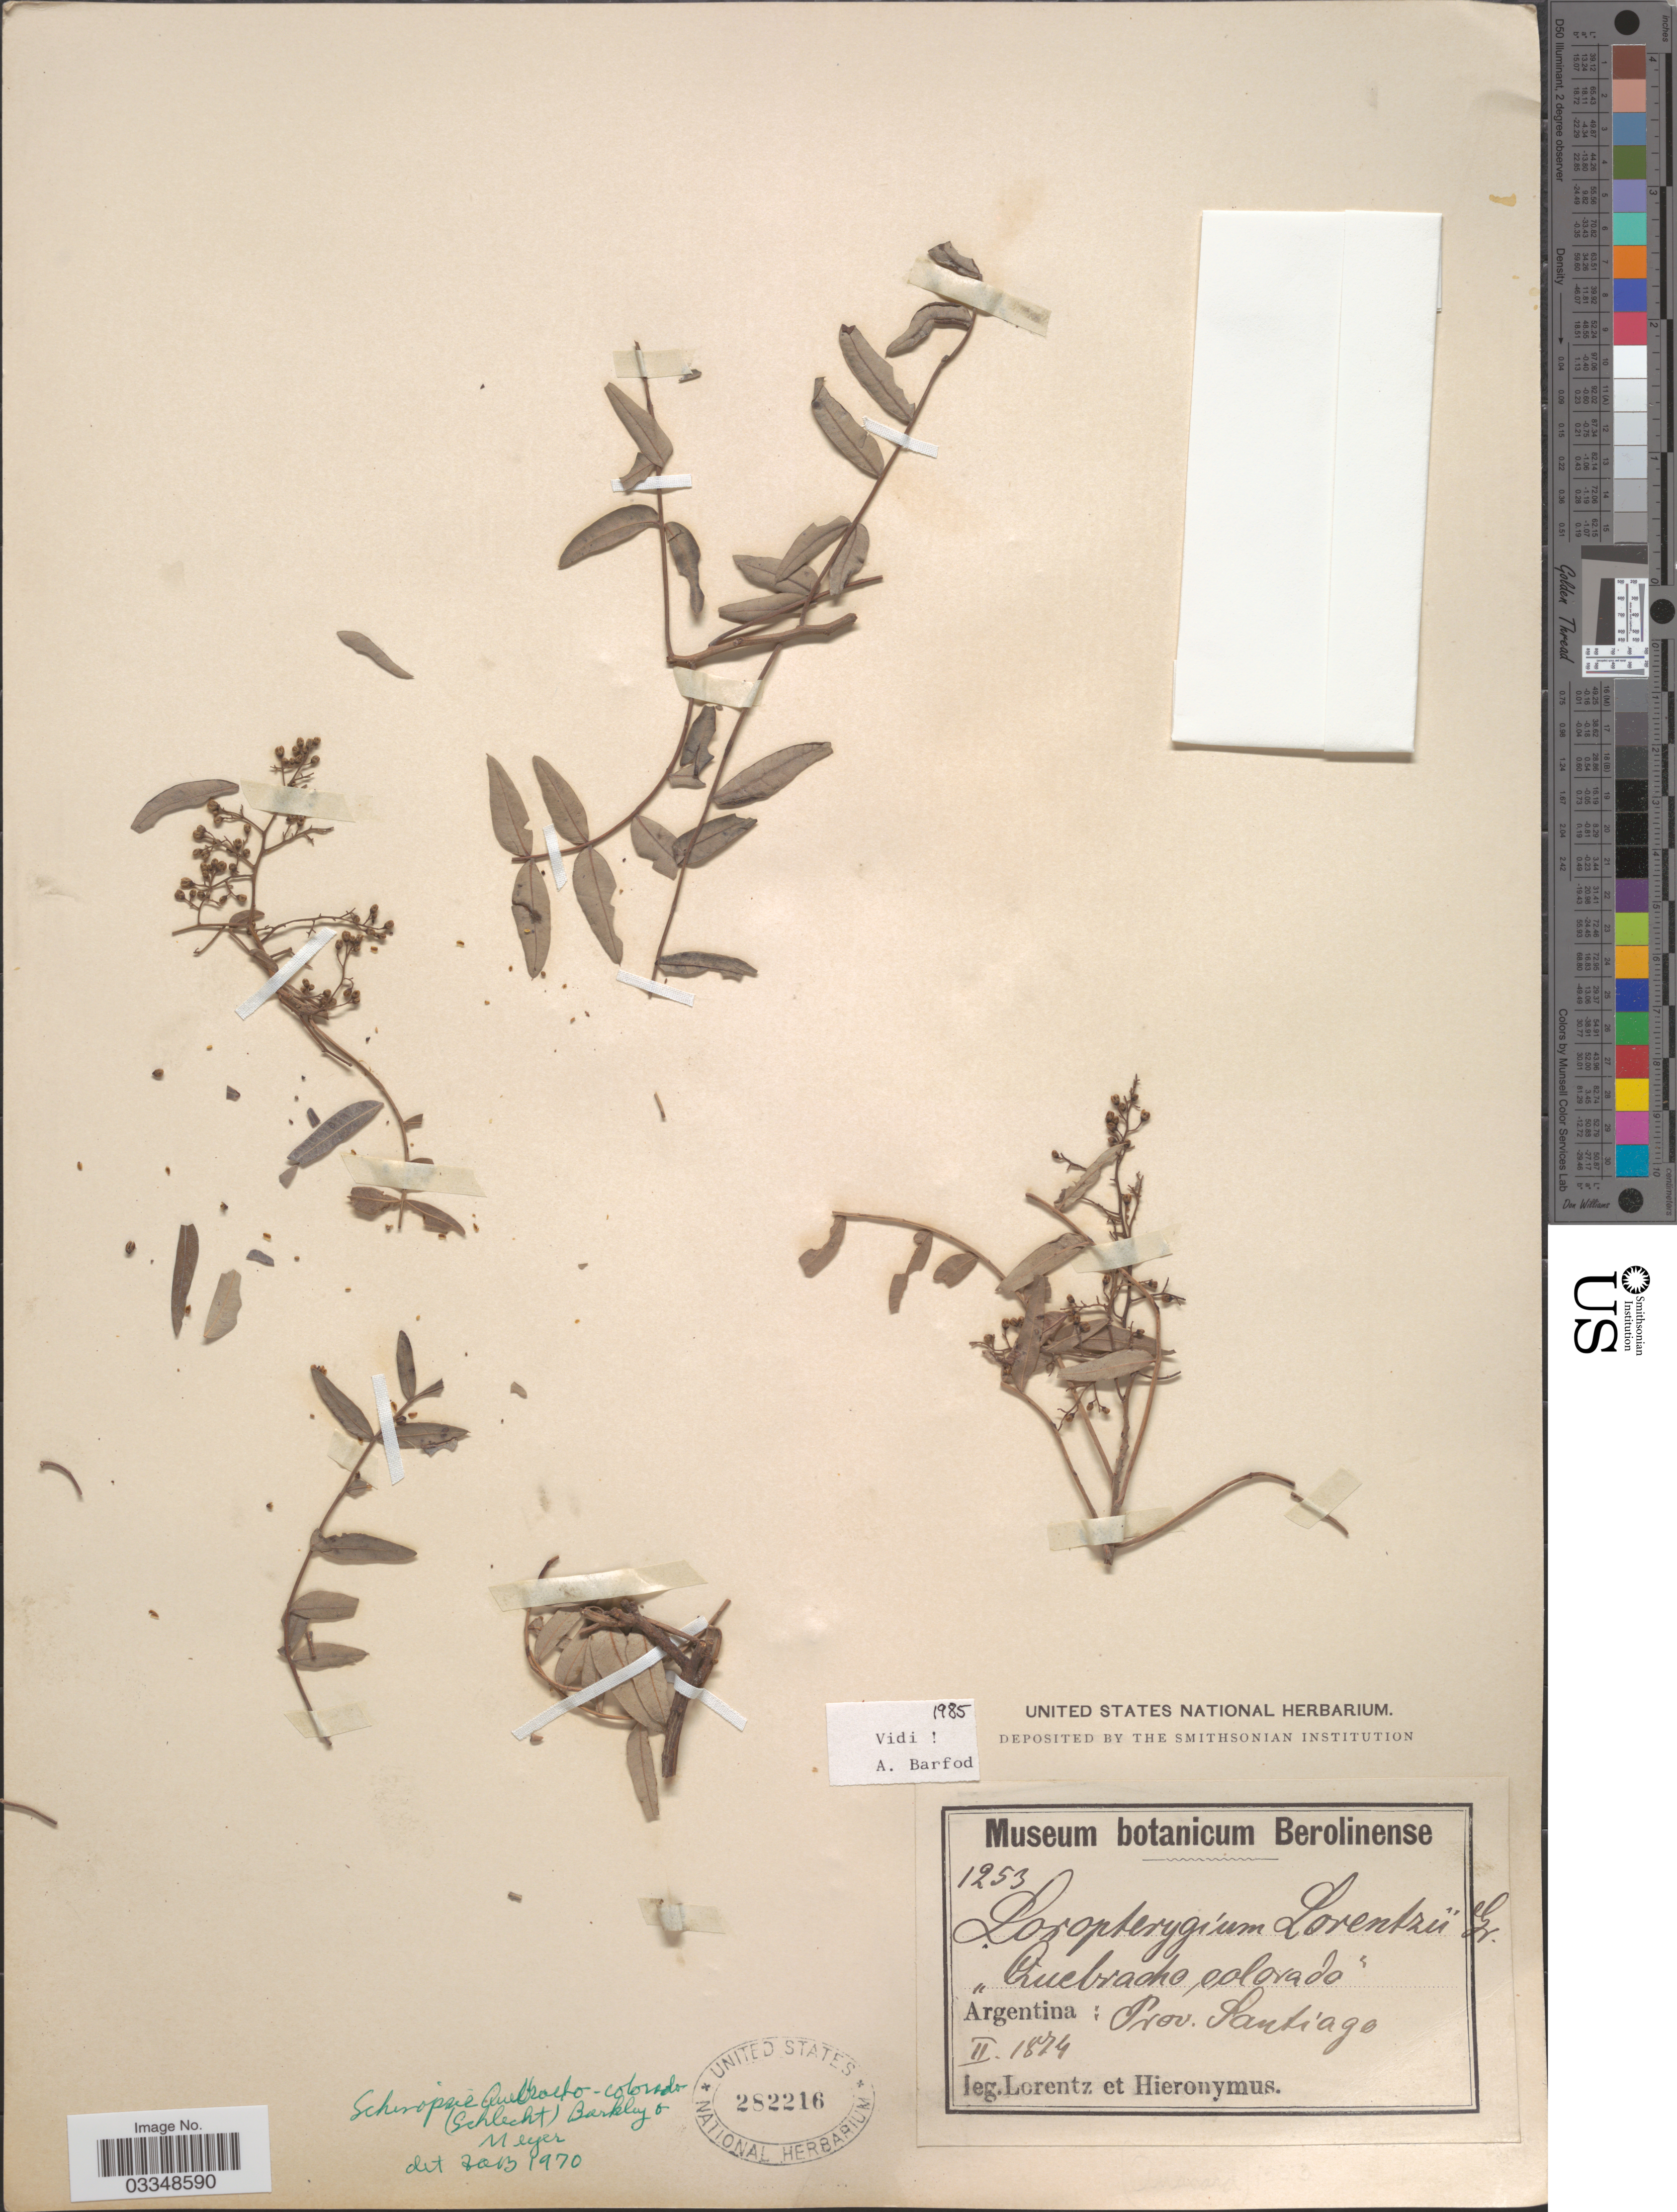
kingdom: Plantae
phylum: Tracheophyta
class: Magnoliopsida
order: Sapindales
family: Anacardiaceae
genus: Schinopsis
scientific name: Schinopsis quebracho-colorado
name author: F.A. Barkley & T. Mey.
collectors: -. Lorentz & -. Hieronymus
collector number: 1253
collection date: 1874-02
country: Argentina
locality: Prov. Santiago.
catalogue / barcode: US 282216